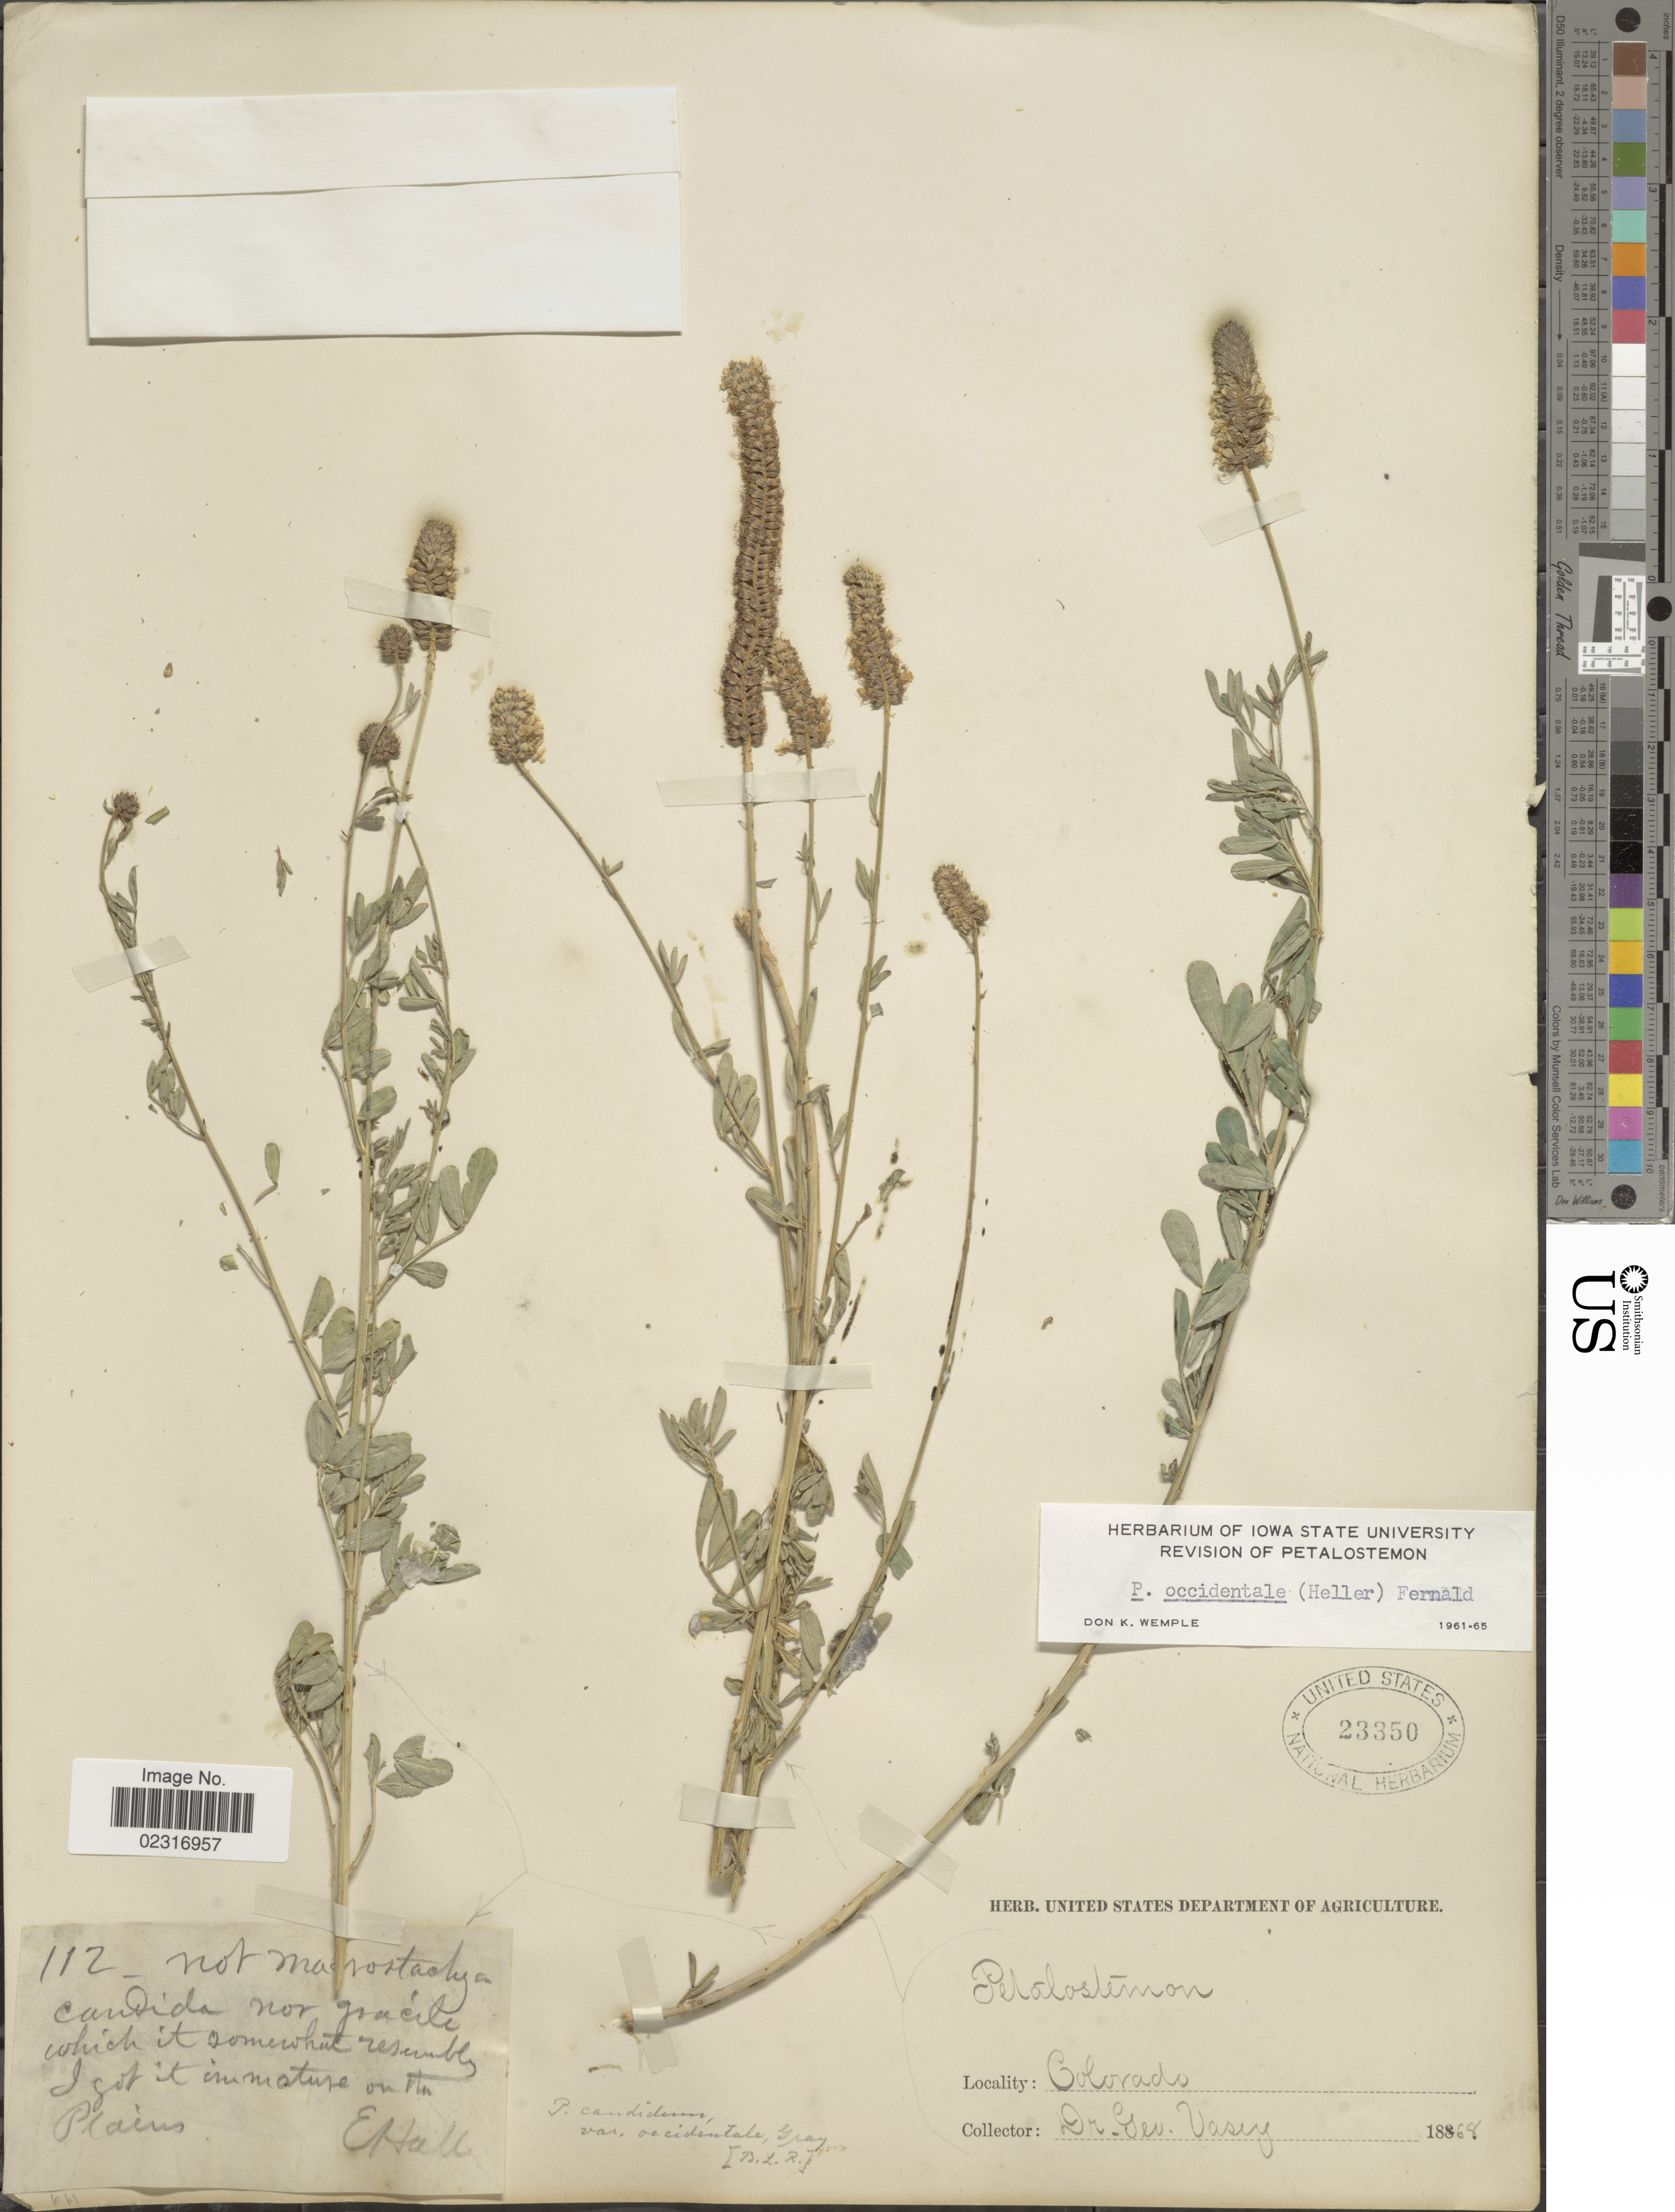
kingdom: Plantae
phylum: Tracheophyta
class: Magnoliopsida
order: Fabales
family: Fabaceae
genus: Dalea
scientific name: Dalea candida var. oligophylla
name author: (Torr) Shinners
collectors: G. Vasey & E. Hall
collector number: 112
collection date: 1868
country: United States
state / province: Colorado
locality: Plains.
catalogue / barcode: US 23350